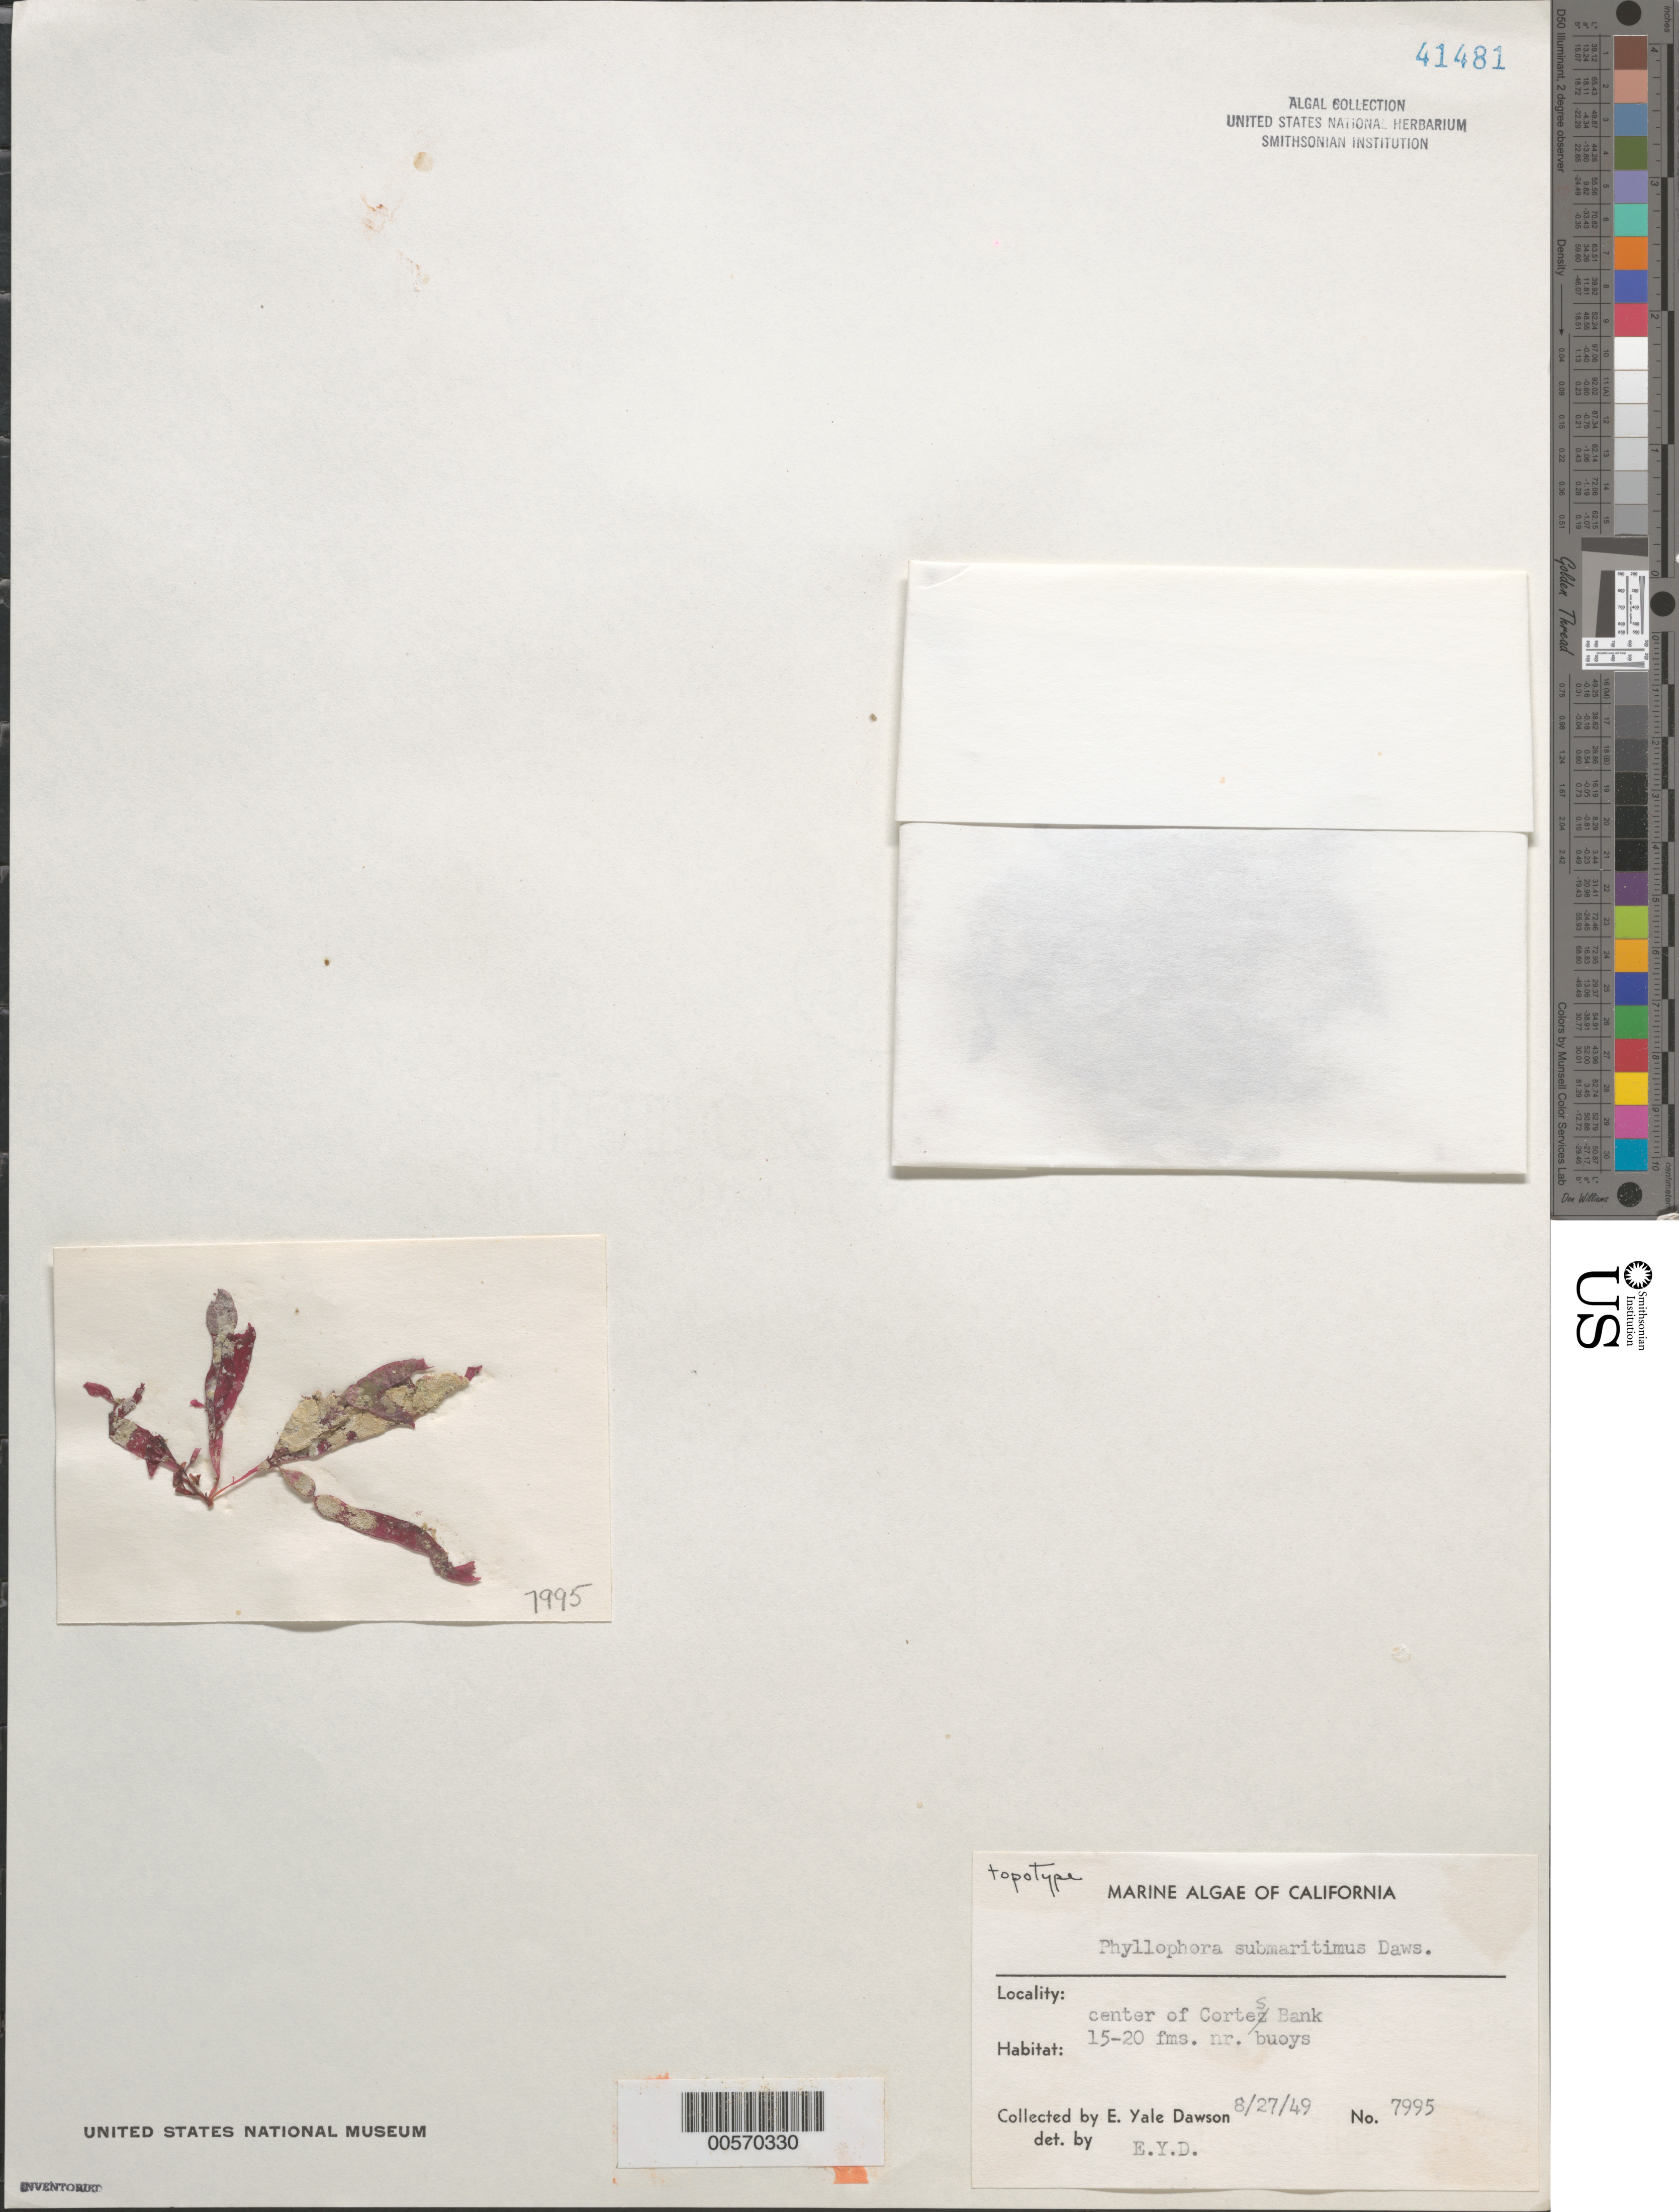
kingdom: Plantae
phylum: Rhodophyta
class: Florideophyceae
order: Gigartinales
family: Phyllophoraceae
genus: Phyllophora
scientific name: Phyllophora submaritimus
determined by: Dawson, E. Y.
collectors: E. Y. Dawson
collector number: EYD 7995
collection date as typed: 27 Aug 1949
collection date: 1949-08-27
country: United States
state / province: California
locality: Center of Cortes Bank (Cortez Bank)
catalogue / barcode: US 41481